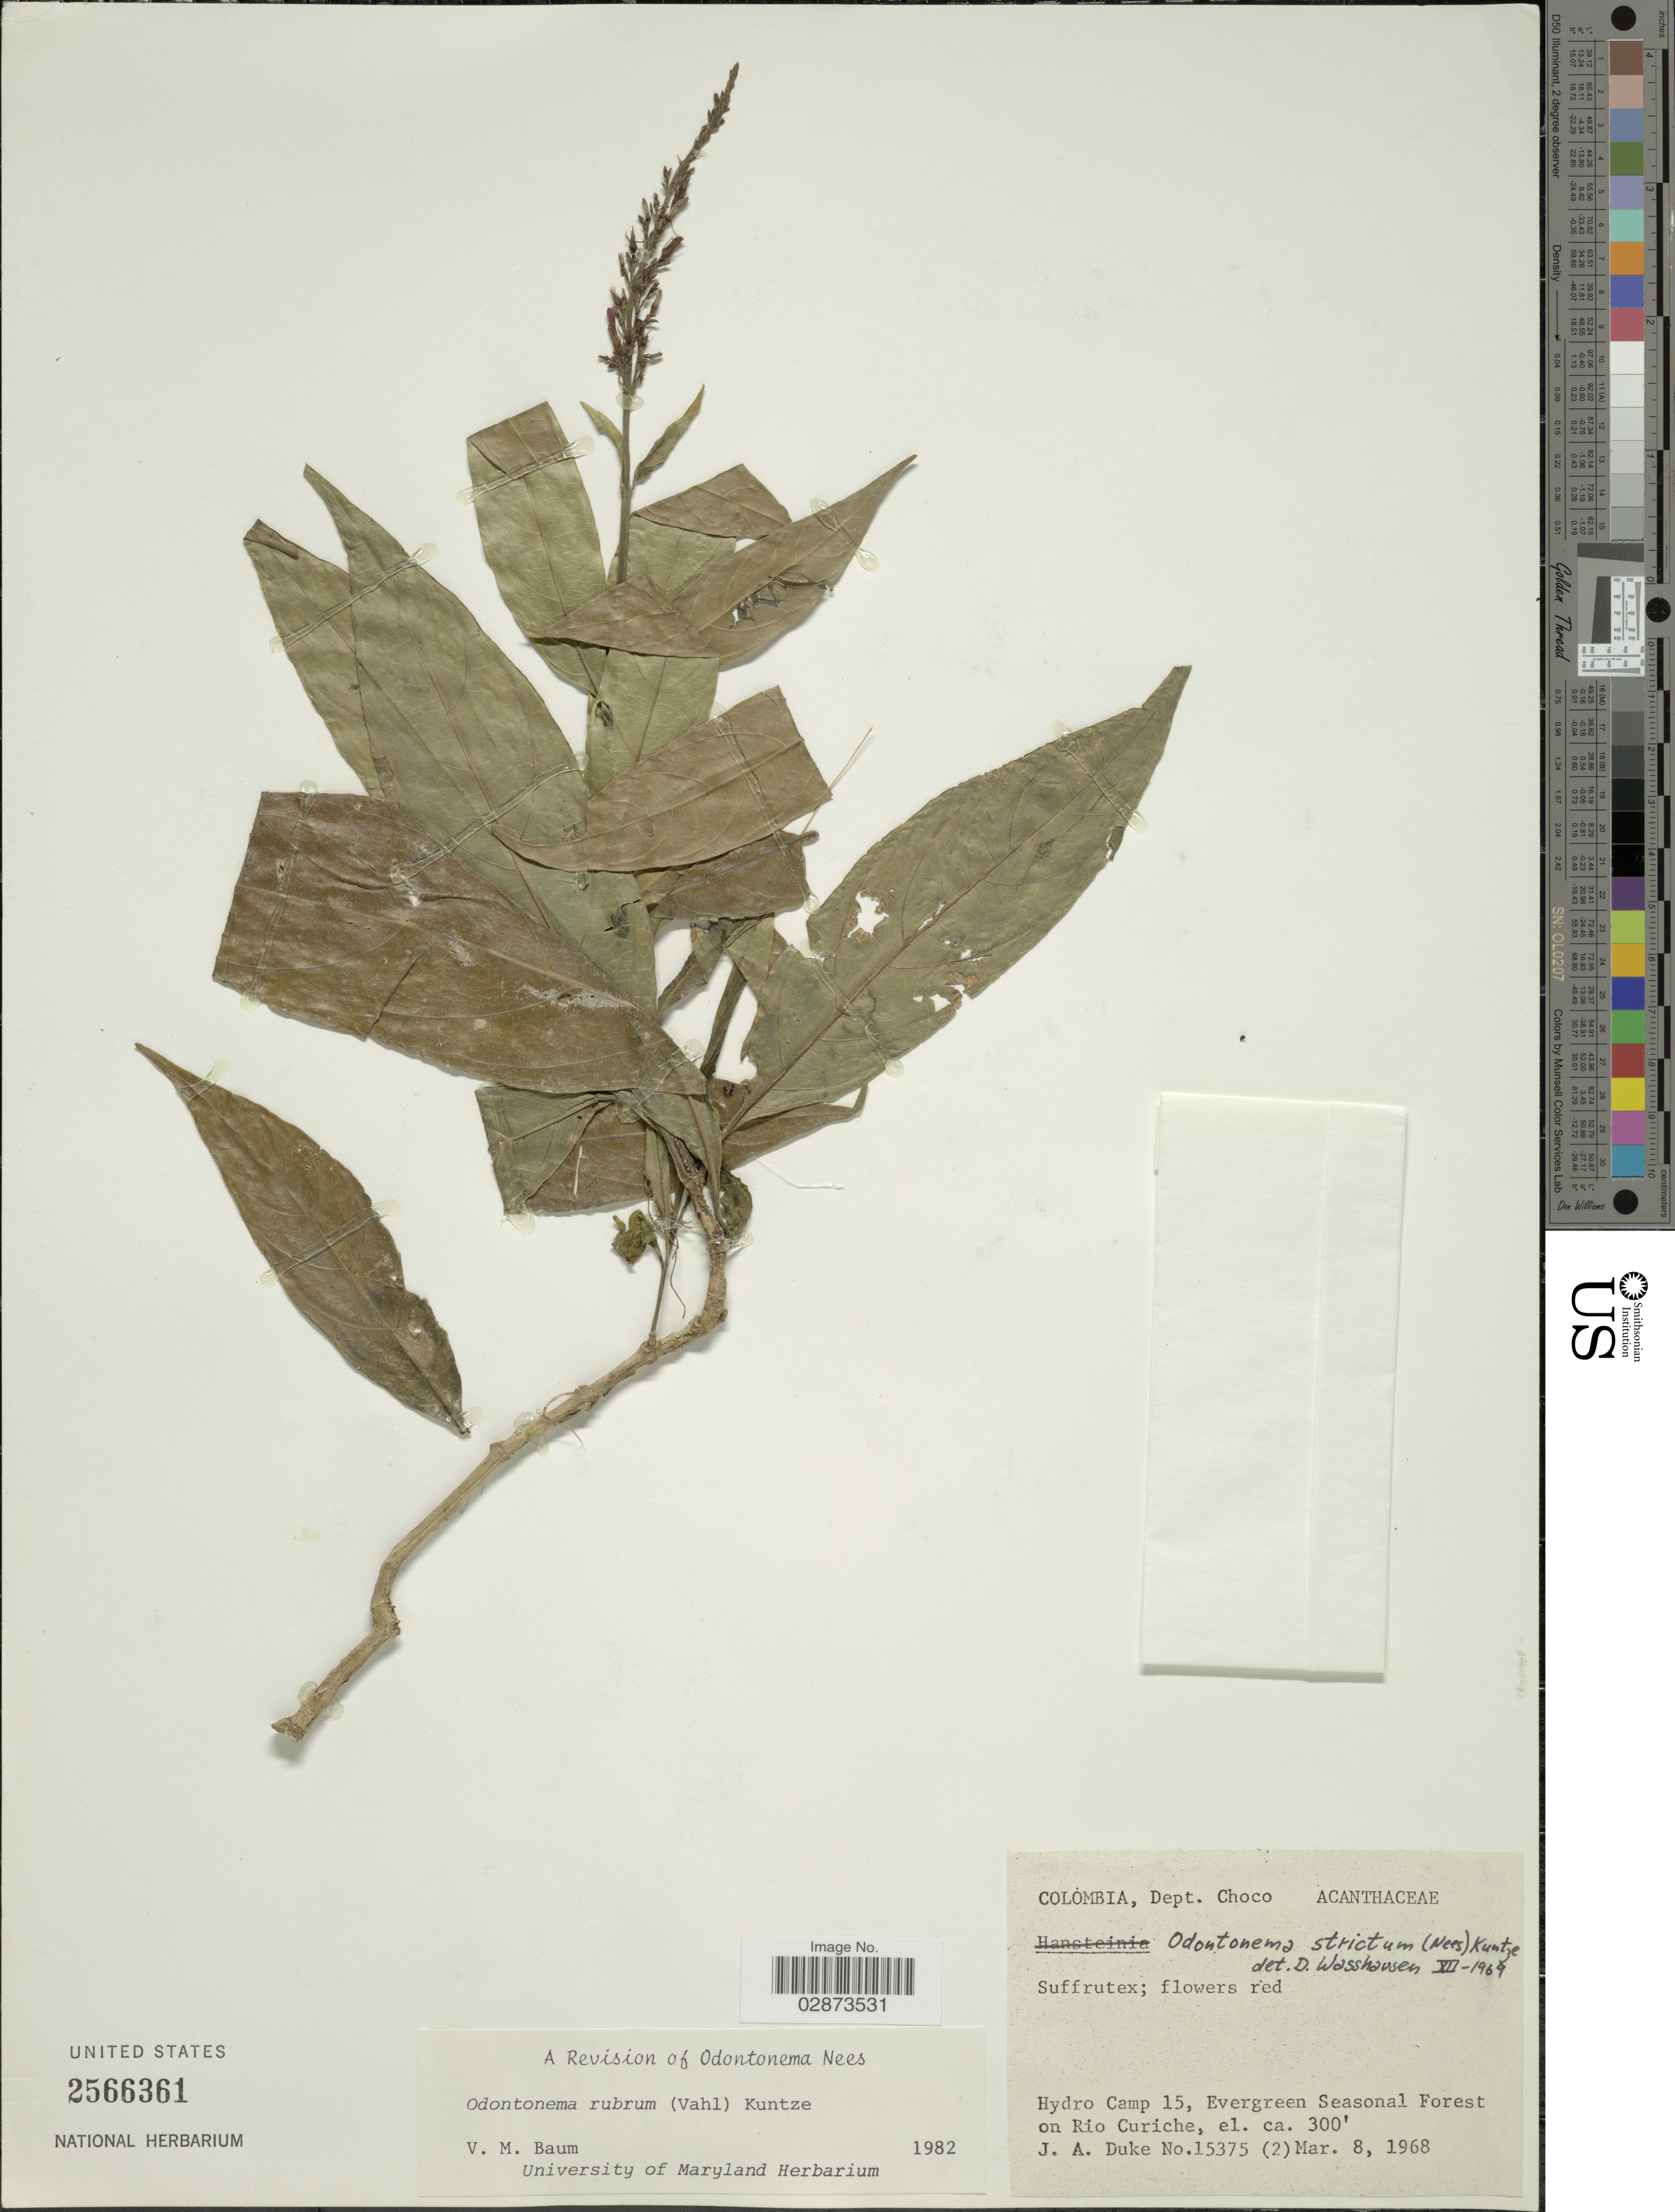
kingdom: Plantae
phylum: Tracheophyta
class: Magnoliopsida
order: Lamiales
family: Acanthaceae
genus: Odontonema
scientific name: Odontonema rubrum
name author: (Vahl) Kuntze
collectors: J. A. Duke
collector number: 15375 (2)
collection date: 1968-03-08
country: Colombia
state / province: Chocó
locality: Dept. Choco, Hydro Camp 15, Evergreen Seasonal Forest on Rio Curiche.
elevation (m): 91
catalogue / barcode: US 2566361